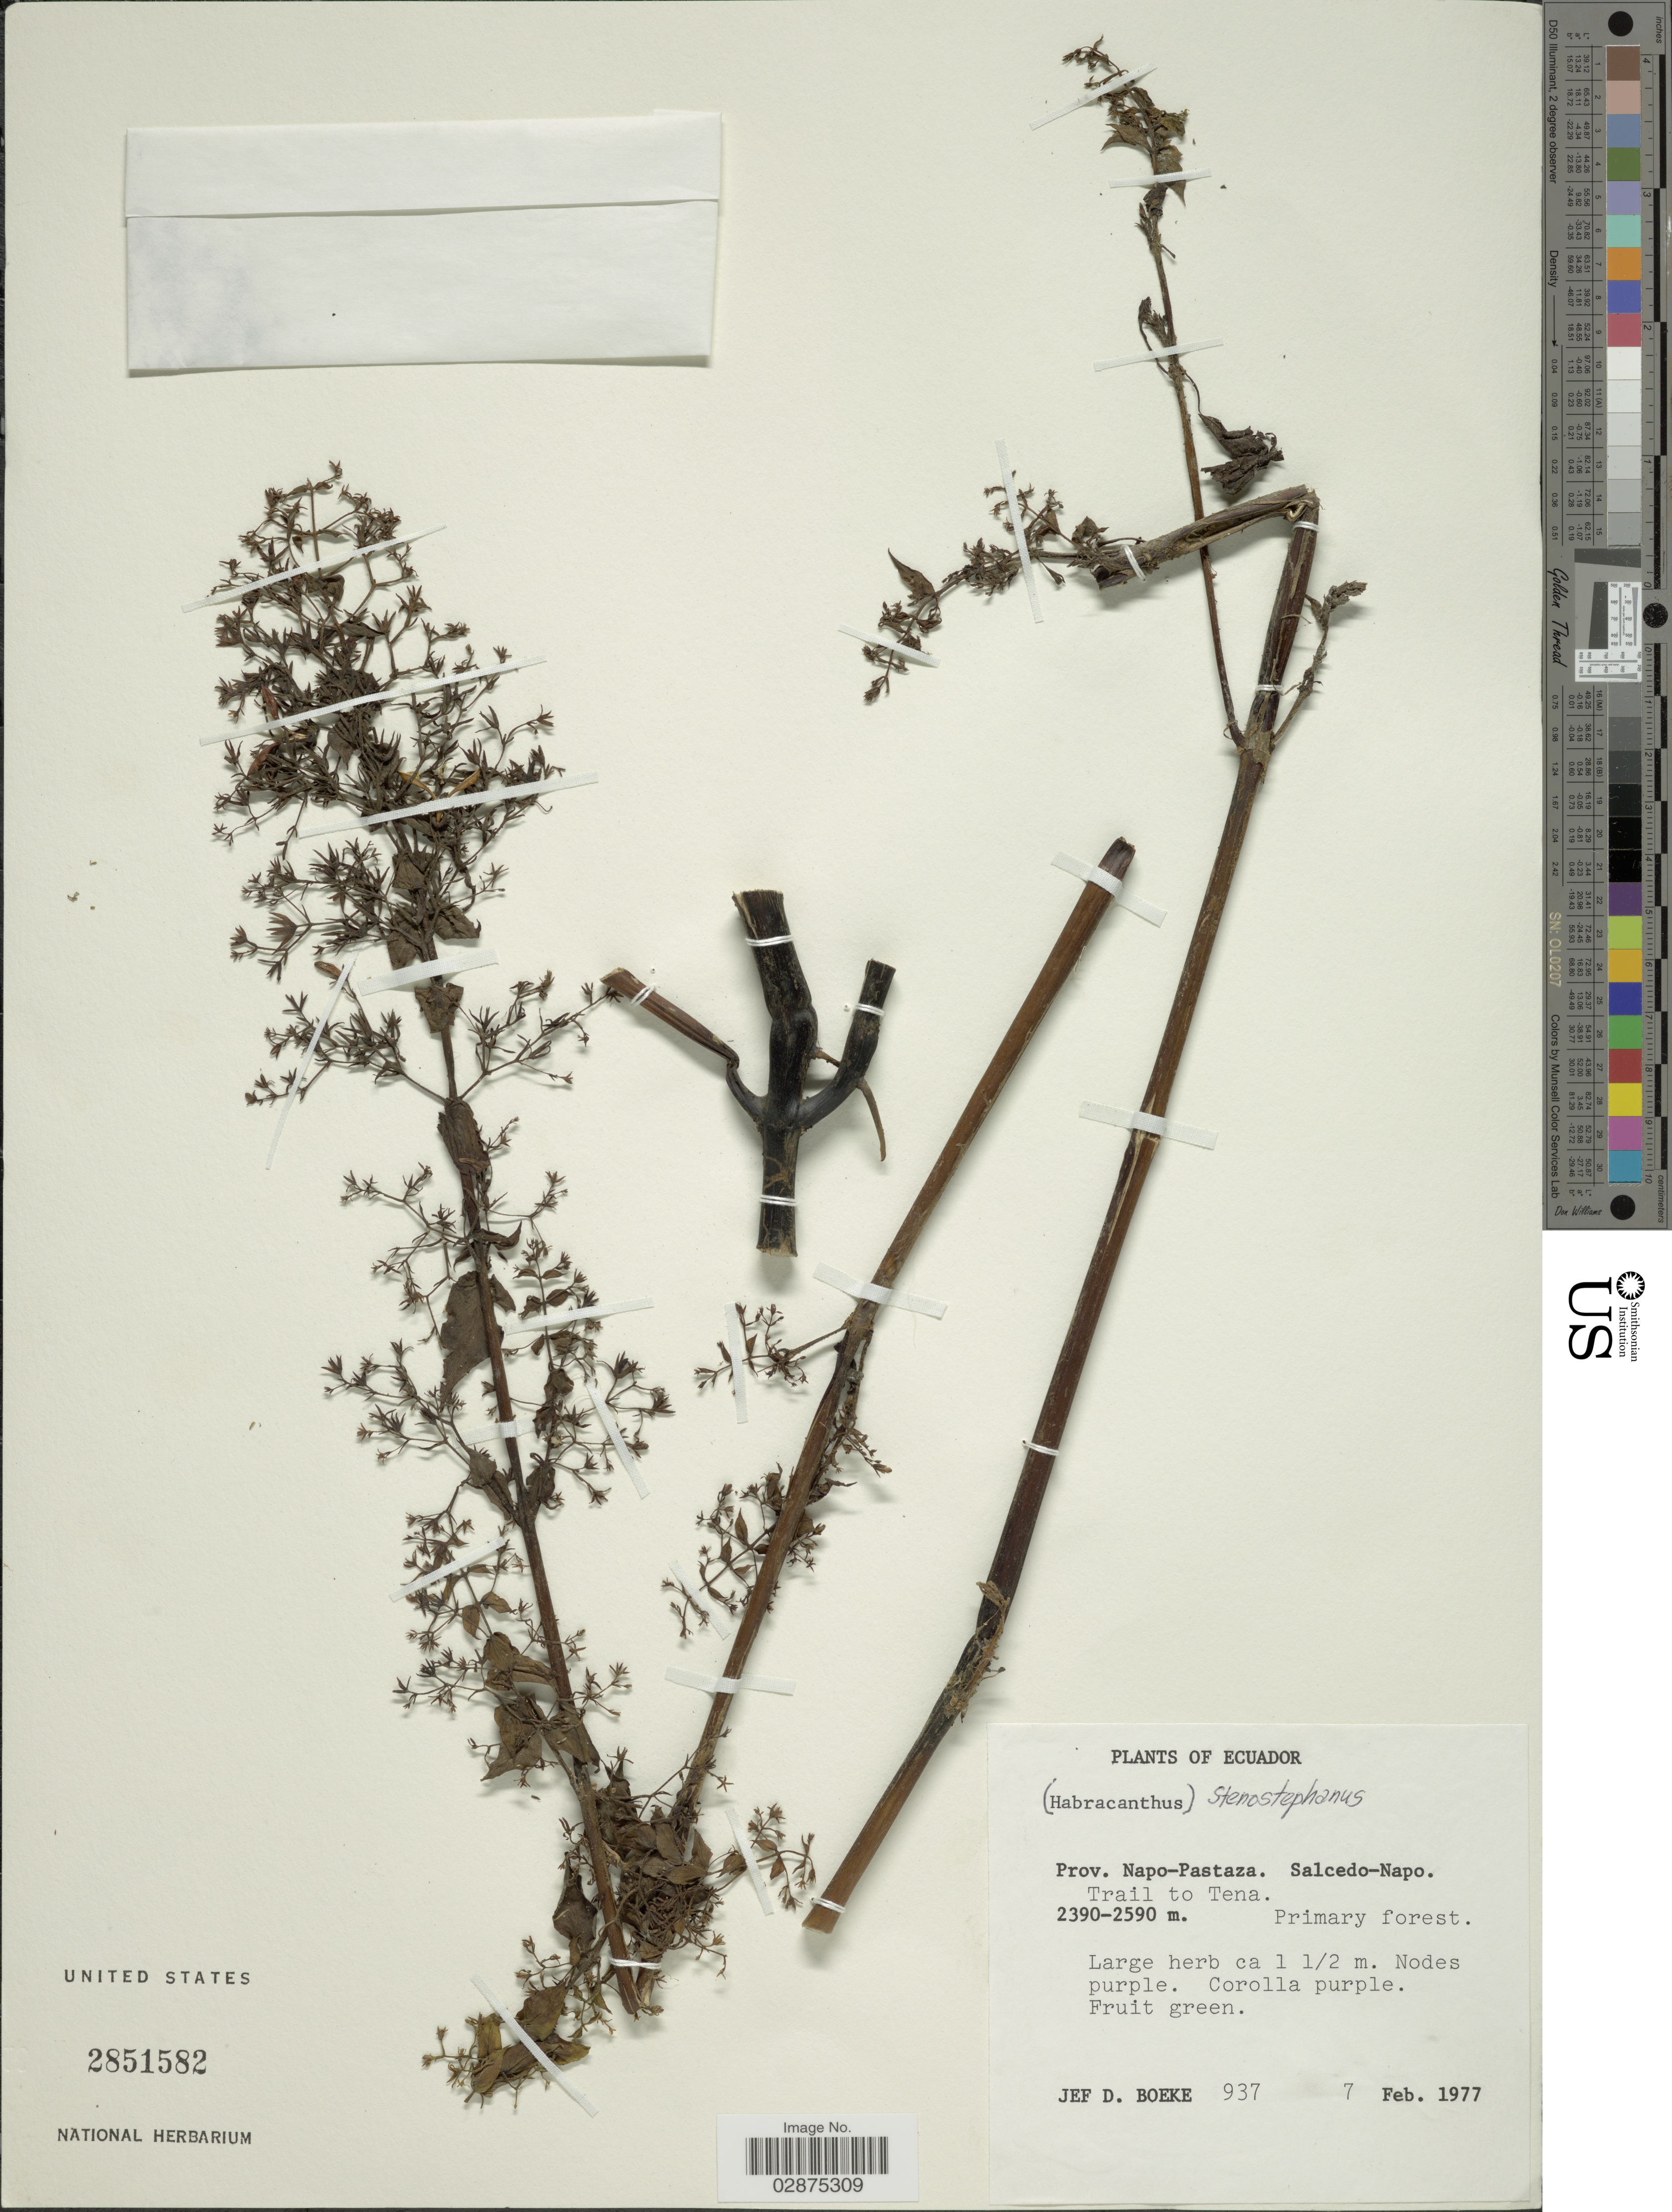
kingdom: Plantae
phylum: Tracheophyta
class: Magnoliopsida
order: Lamiales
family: Acanthaceae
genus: Stenostephanus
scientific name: Stenostephanus sp.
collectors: J. Boeke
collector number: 937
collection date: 1977-02-07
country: Ecuador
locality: Prov. Napo-Pastaza. Salcedo-Napo. Trail to Tena.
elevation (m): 2390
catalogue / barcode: US 2851582